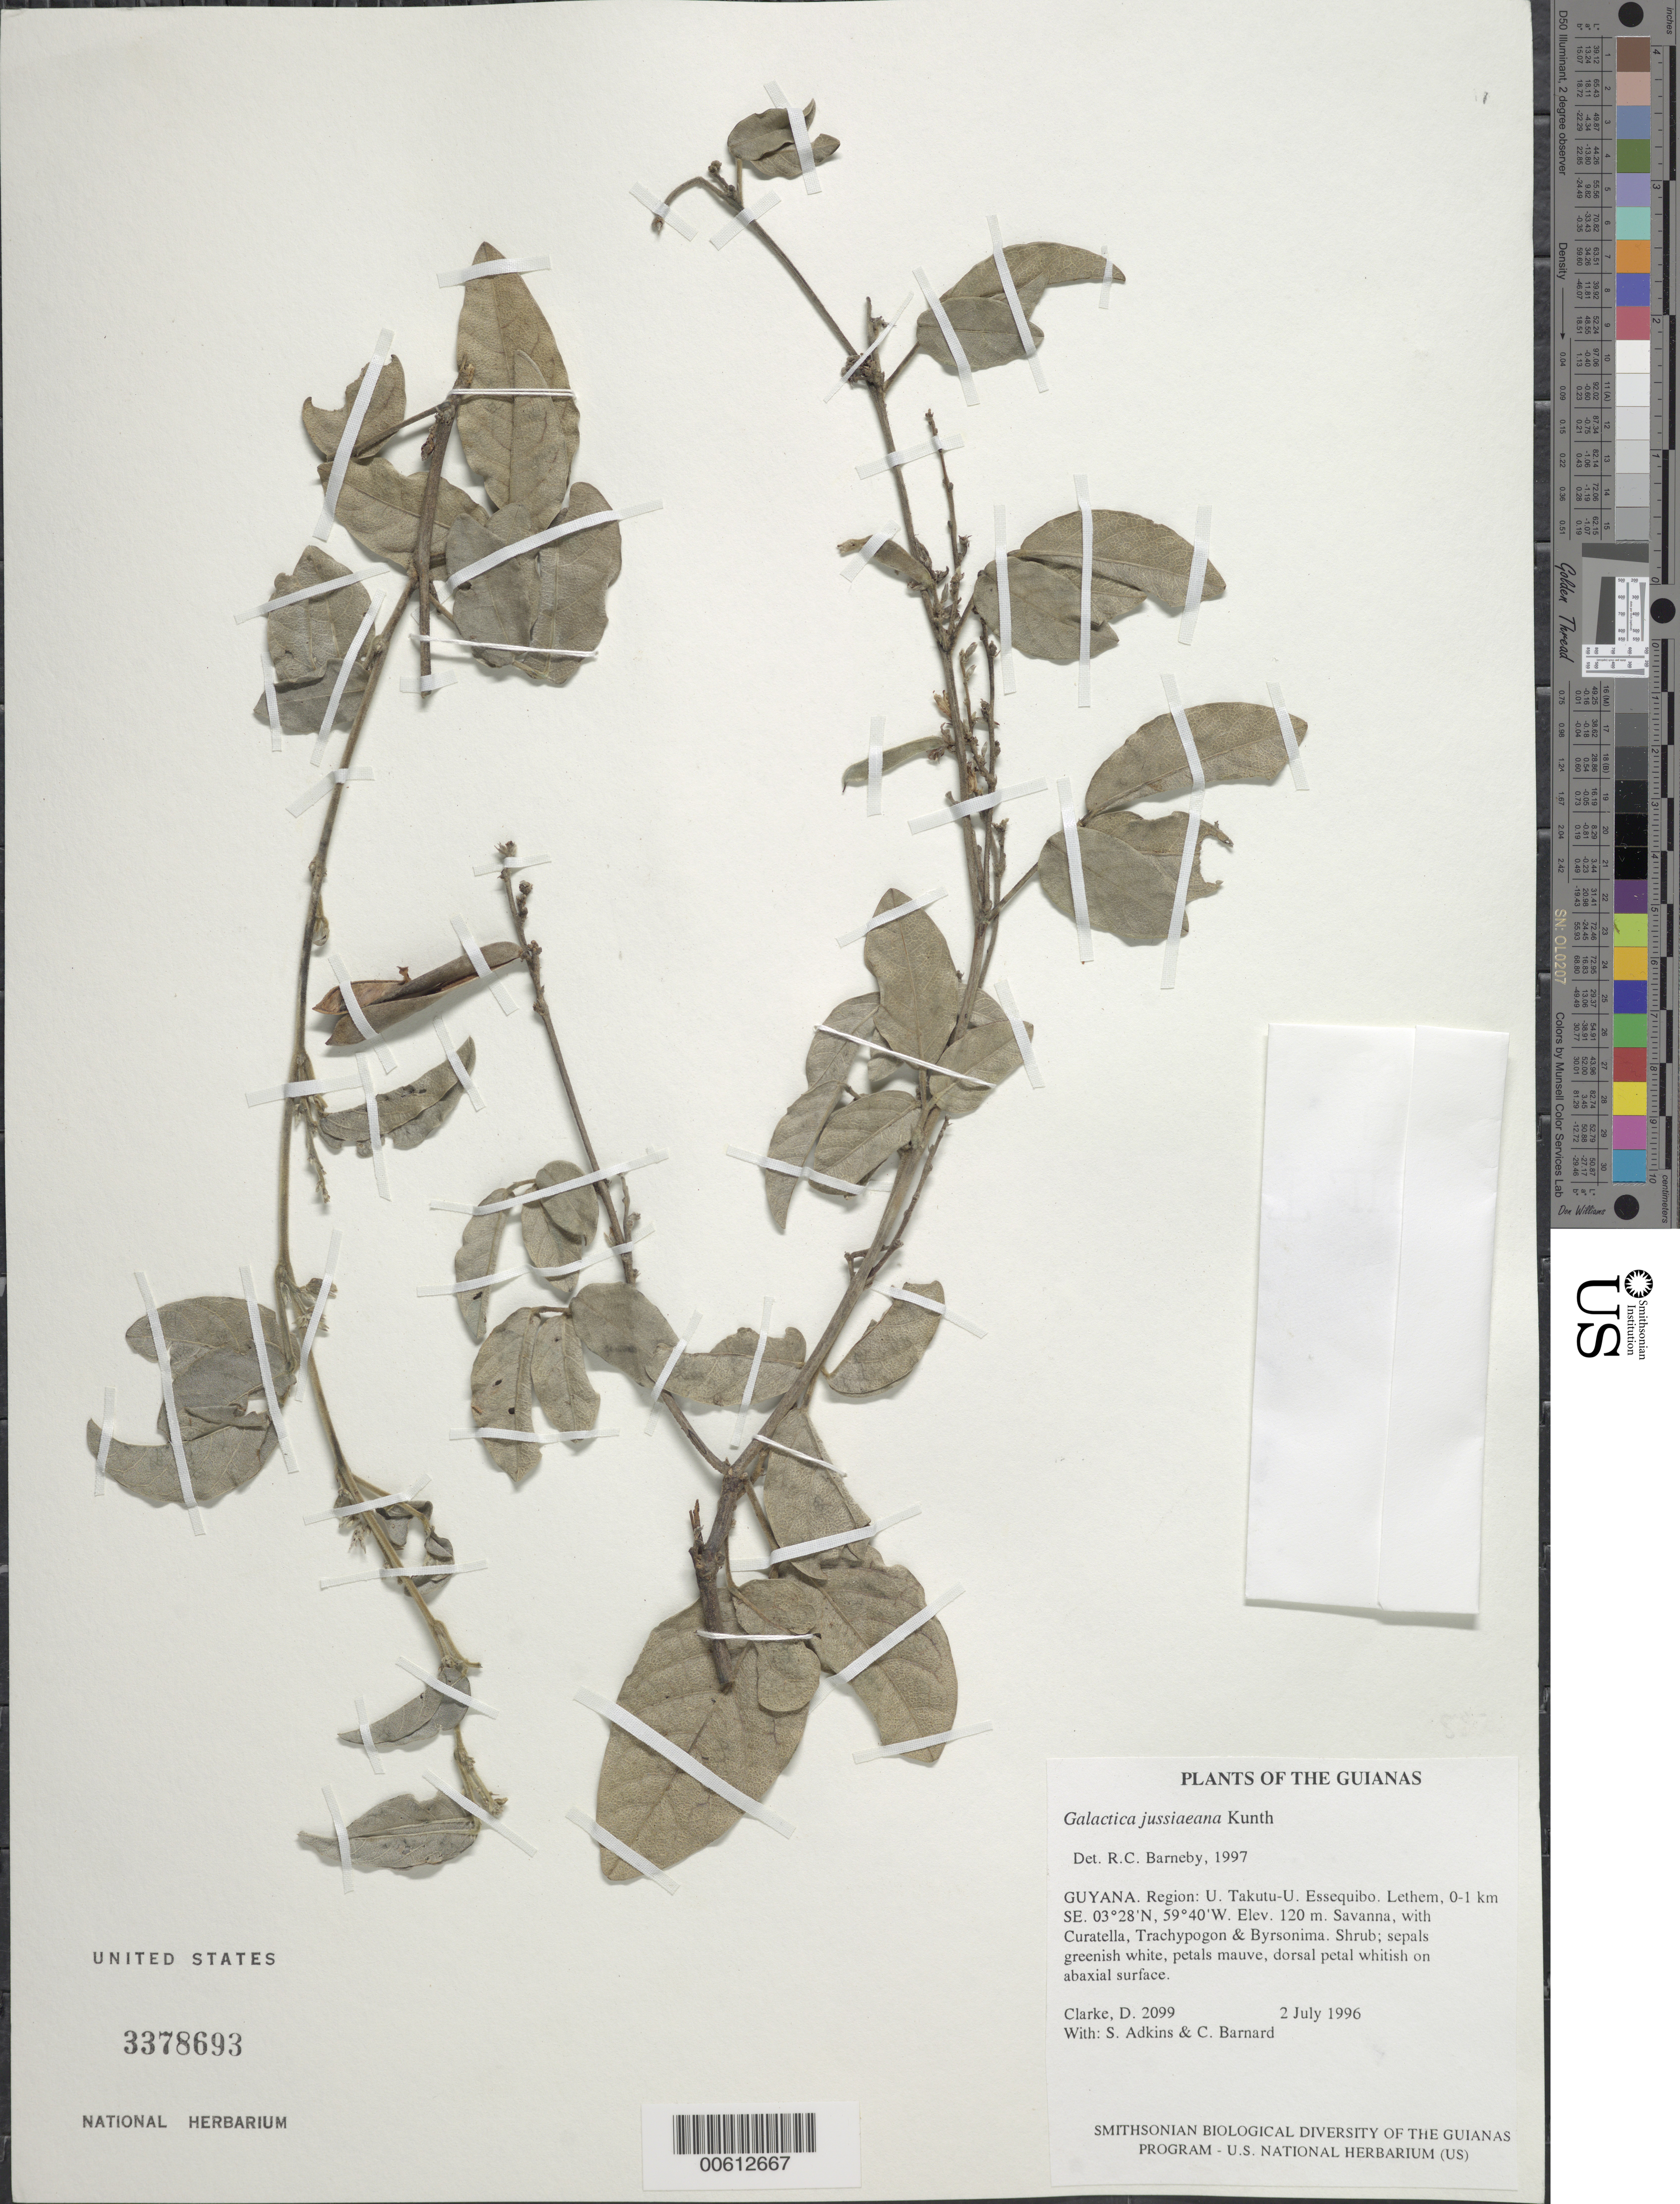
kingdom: Plantae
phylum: Tracheophyta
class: Magnoliopsida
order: Fabales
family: Fabaceae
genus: Galactia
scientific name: Galactia jussiaeana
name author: Kunth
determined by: Barneby, Rupert C., (NY)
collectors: H. D. Clarke, S. Adkins & C. Bernard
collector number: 2099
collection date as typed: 2 July 1996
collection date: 1996-07-02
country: Guyana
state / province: U. Takutu-U. Essequibo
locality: Lethem, 0-1 km SE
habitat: Savanna, with Curatella, Trachypogon & Byrsonima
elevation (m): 120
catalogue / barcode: US 3378693